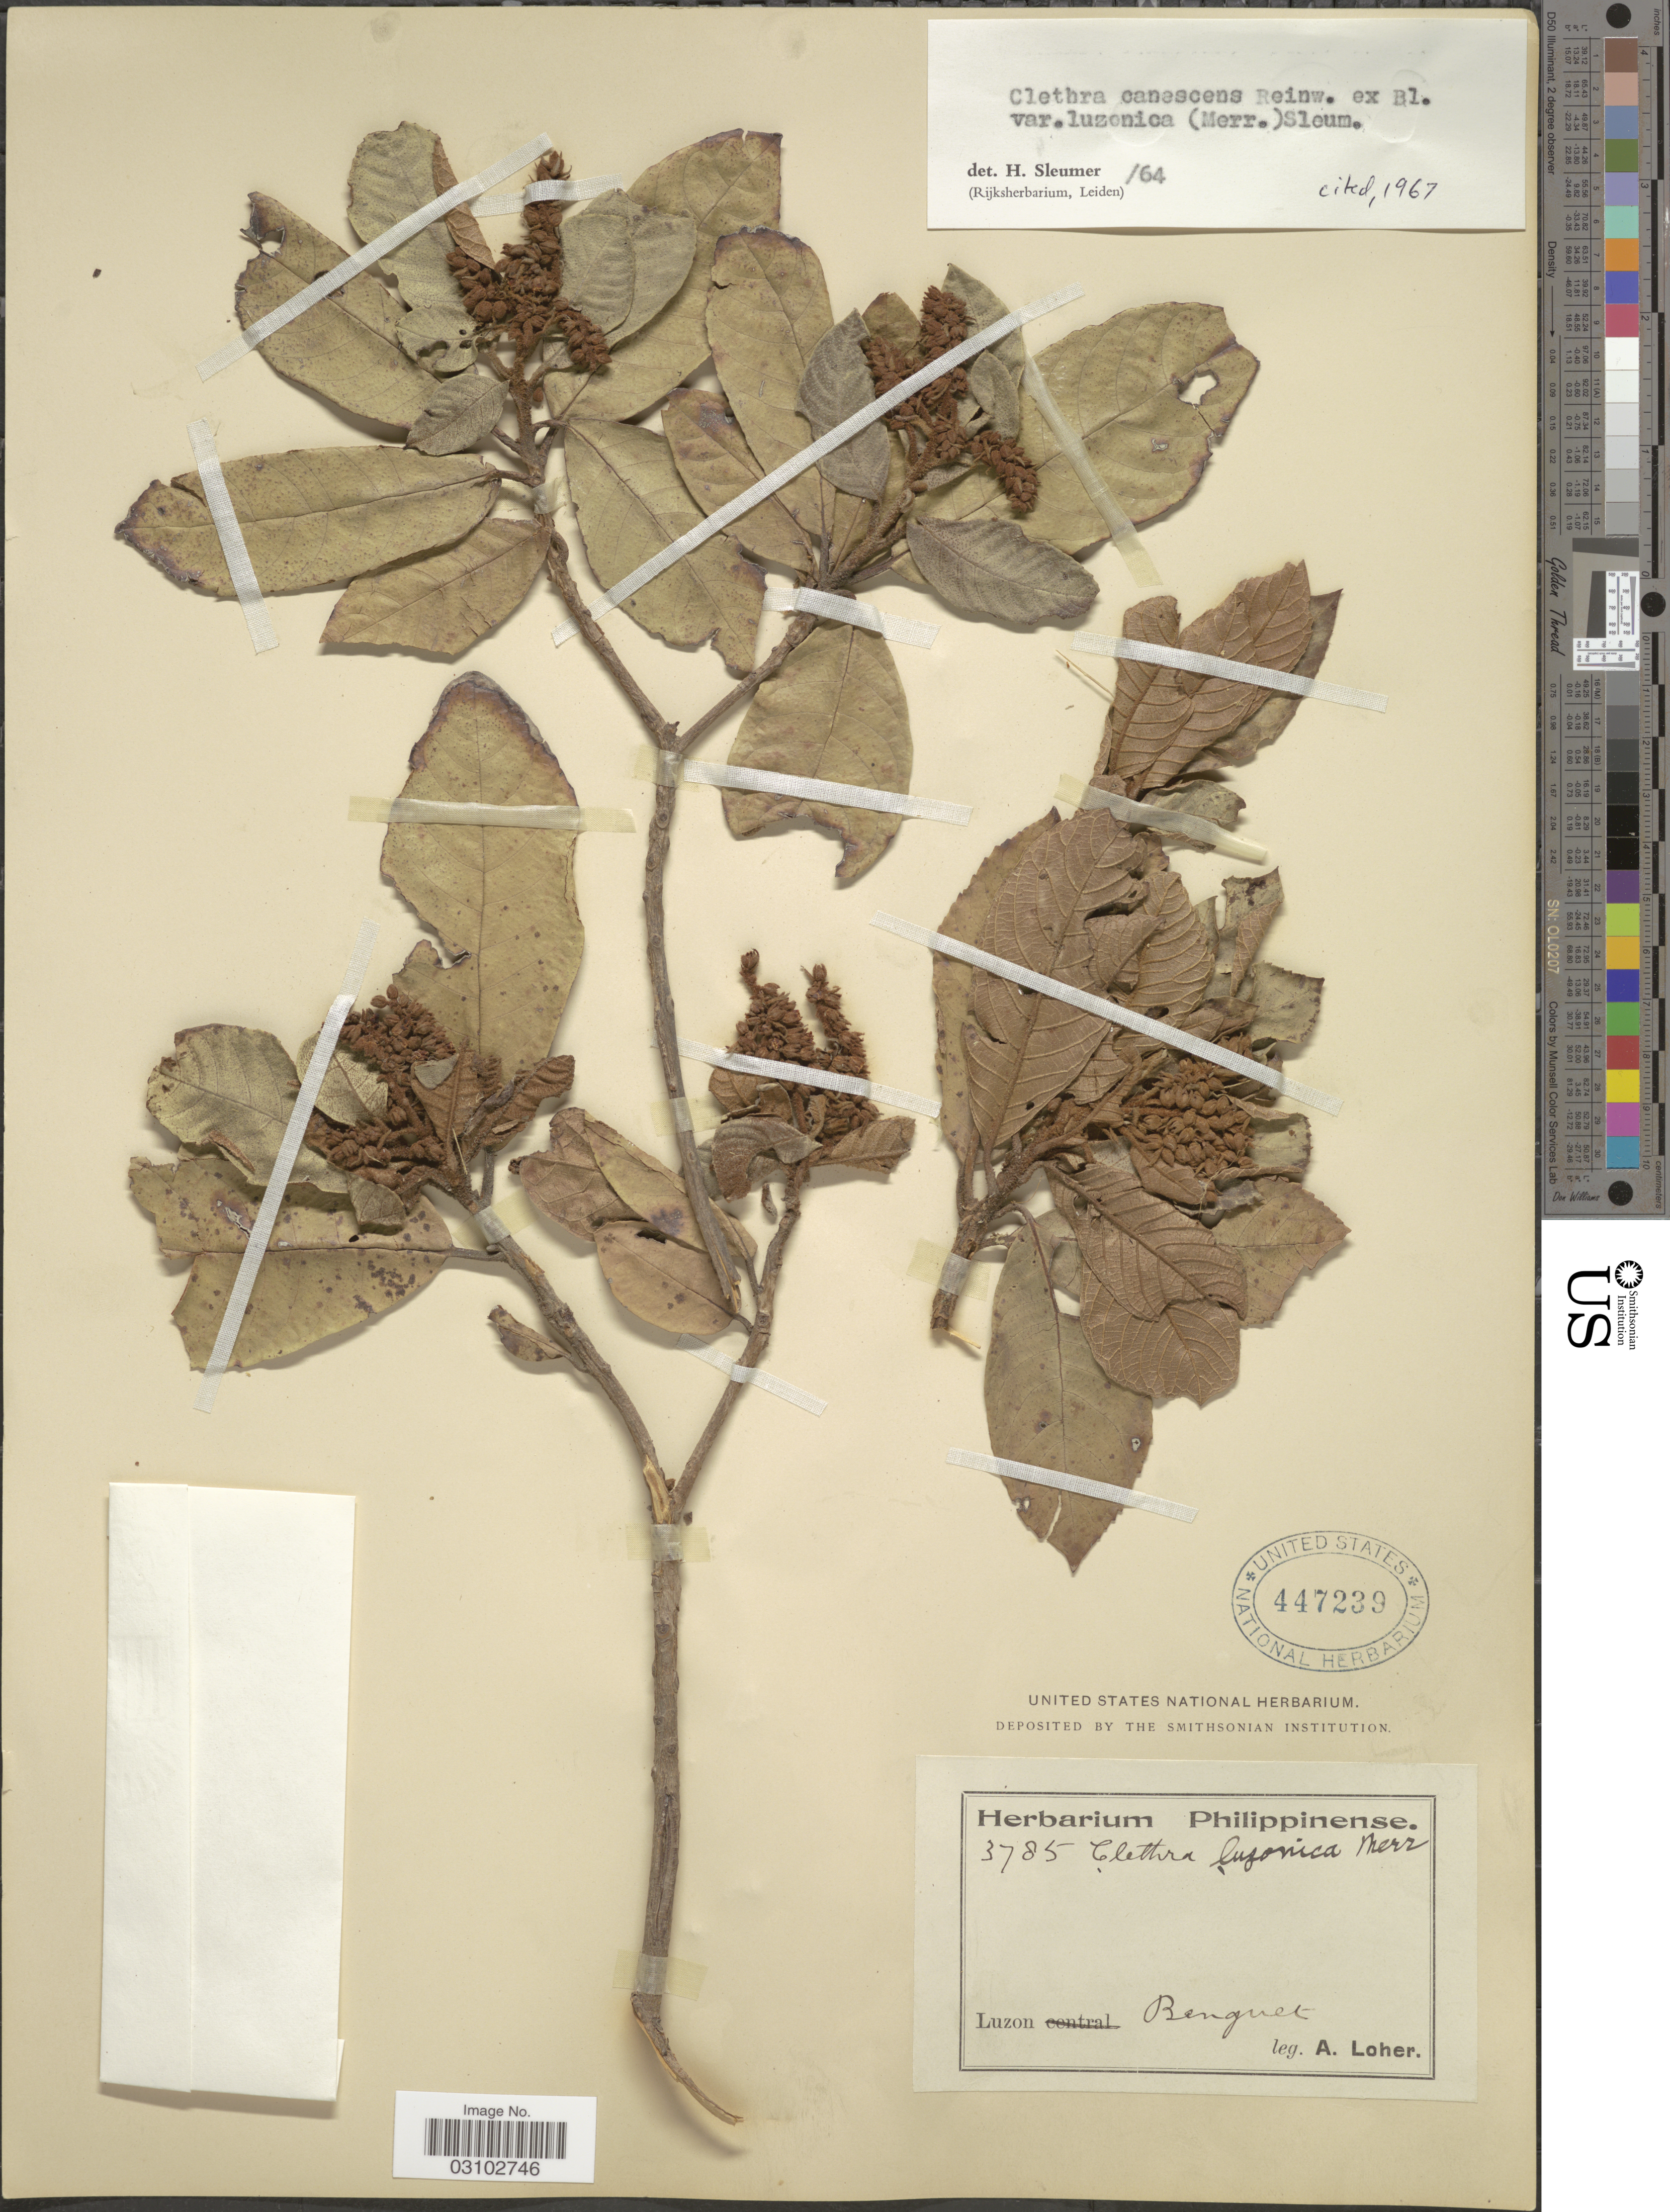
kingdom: Plantae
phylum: Tracheophyta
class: Magnoliopsida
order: Ericales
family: Clethraceae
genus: Clethra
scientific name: Clethra canescens var. luzonica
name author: (Merr.) Sleumer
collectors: A. Loher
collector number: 3785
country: Philippines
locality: Luzon, Benguet.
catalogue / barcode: US 447239